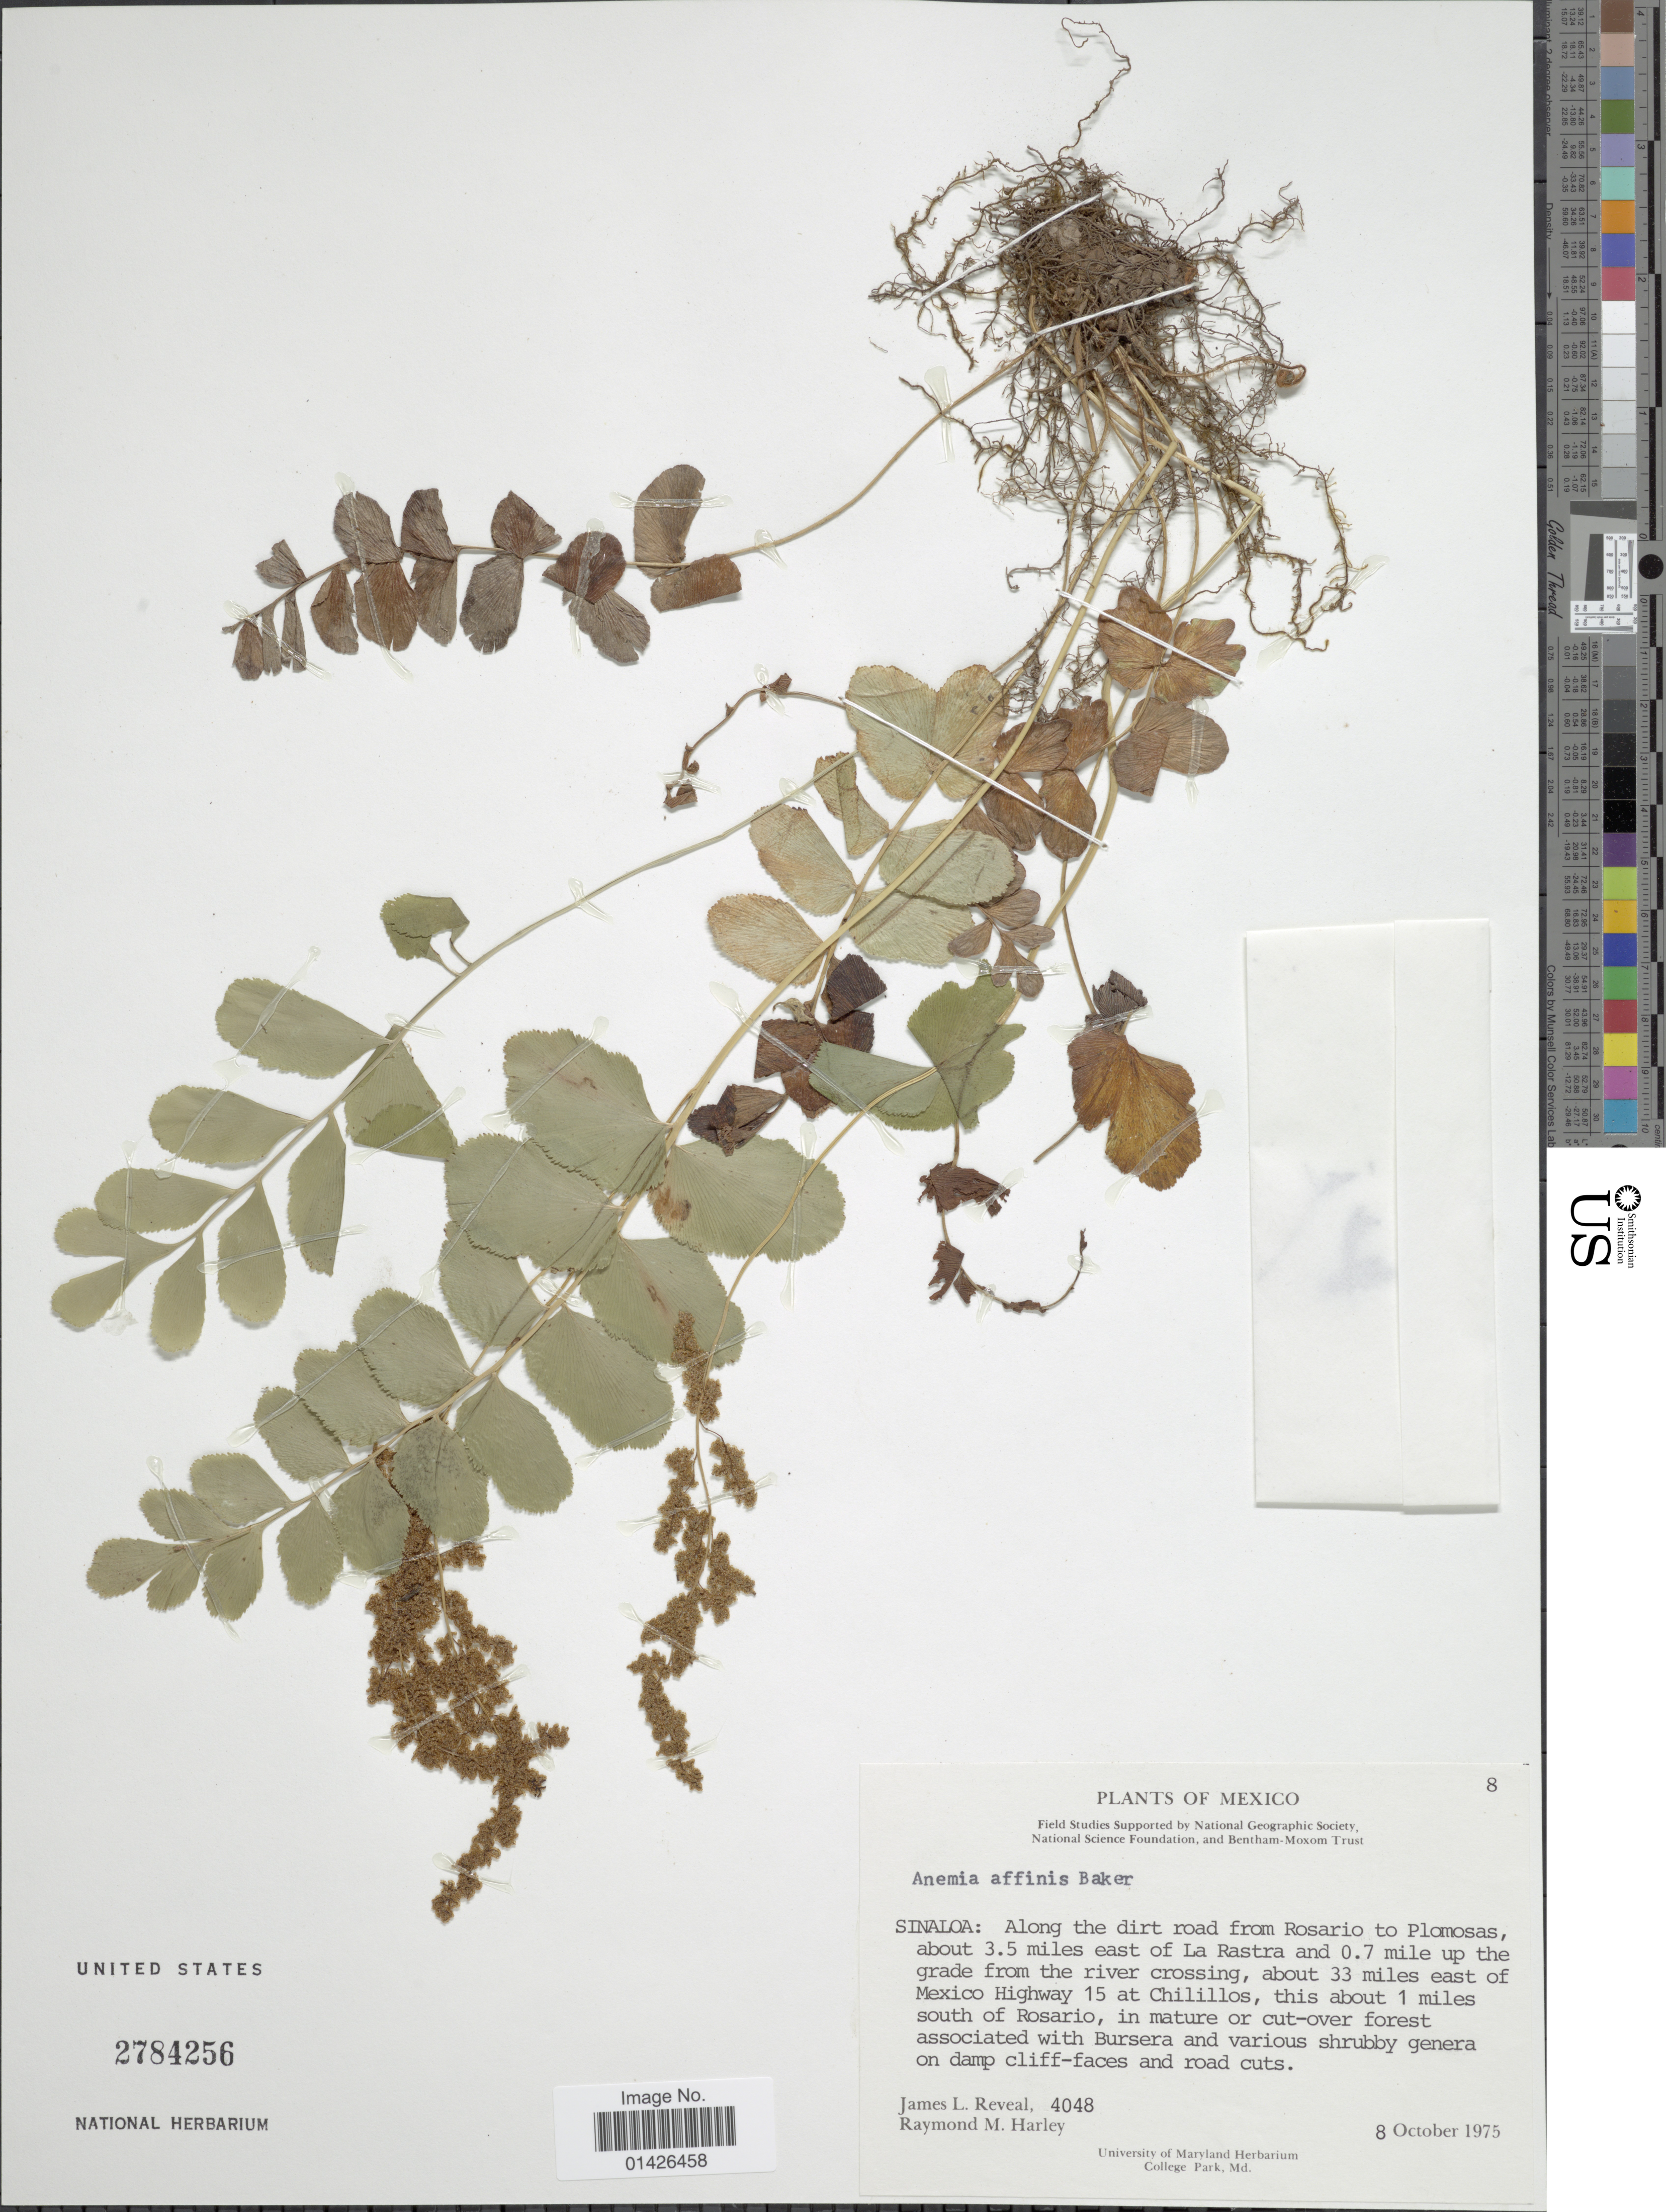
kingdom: Plantae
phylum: Tracheophyta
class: Polypodiopsida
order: Schizaeales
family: Anemiaceae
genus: Anemia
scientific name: Anemia affinis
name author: Baker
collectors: J. L. Reveal & R. M. Harley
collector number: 4048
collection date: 1975-10-08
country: Mexico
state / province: Sinaloa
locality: Along the dirt road from Rosario to Plomosas, about 3.5 miles east of La Rastra and 0.7 mile up the grade from the river crossing, about 33 miles east of Mexico Highway 15 at Chilillos, this about 1 miles south of Rosario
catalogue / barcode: US 2784256